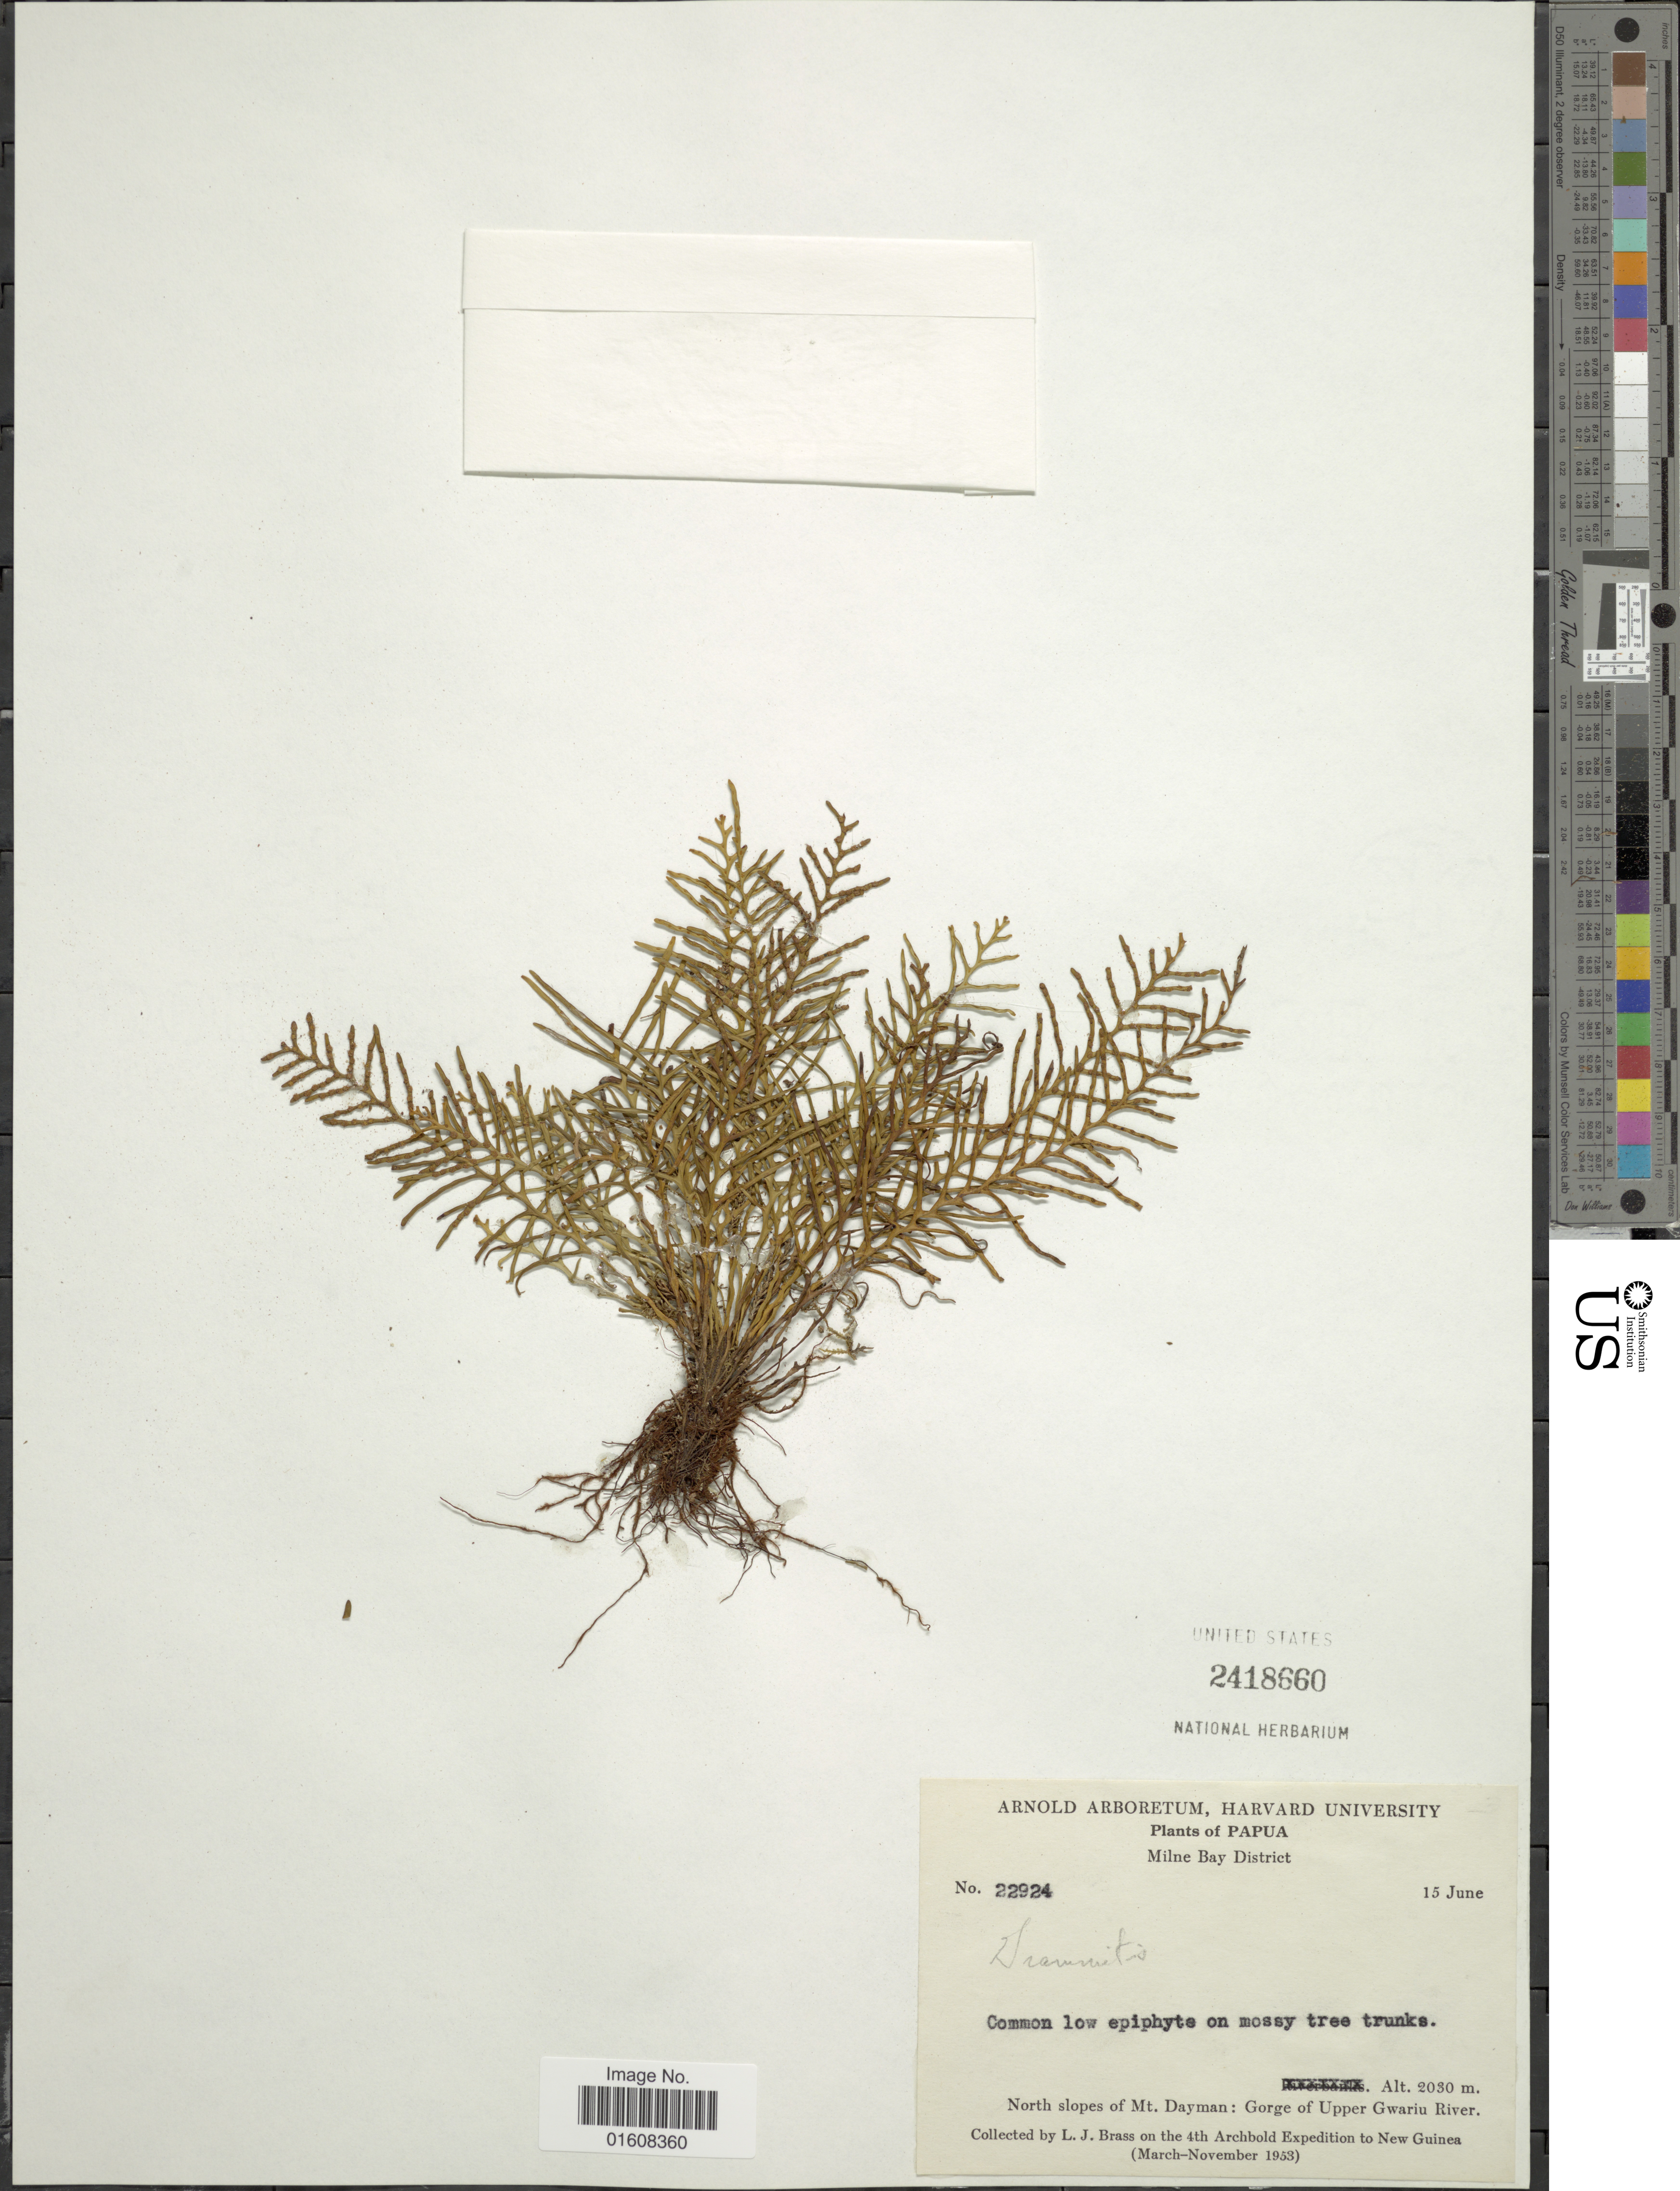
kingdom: Plantae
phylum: Tracheophyta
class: Polypodiopsida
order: Polypodiales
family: Polypodiaceae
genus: Grammitis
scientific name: Grammitis sp.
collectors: L. J. Brass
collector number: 22924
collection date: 1953-06-15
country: Papua New Guinea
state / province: Milne Bay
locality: Papua. North slopes of Mt. Dayman: Gorge of Upper Gwariu River. New Guinea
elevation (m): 2030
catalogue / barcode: US 2418660